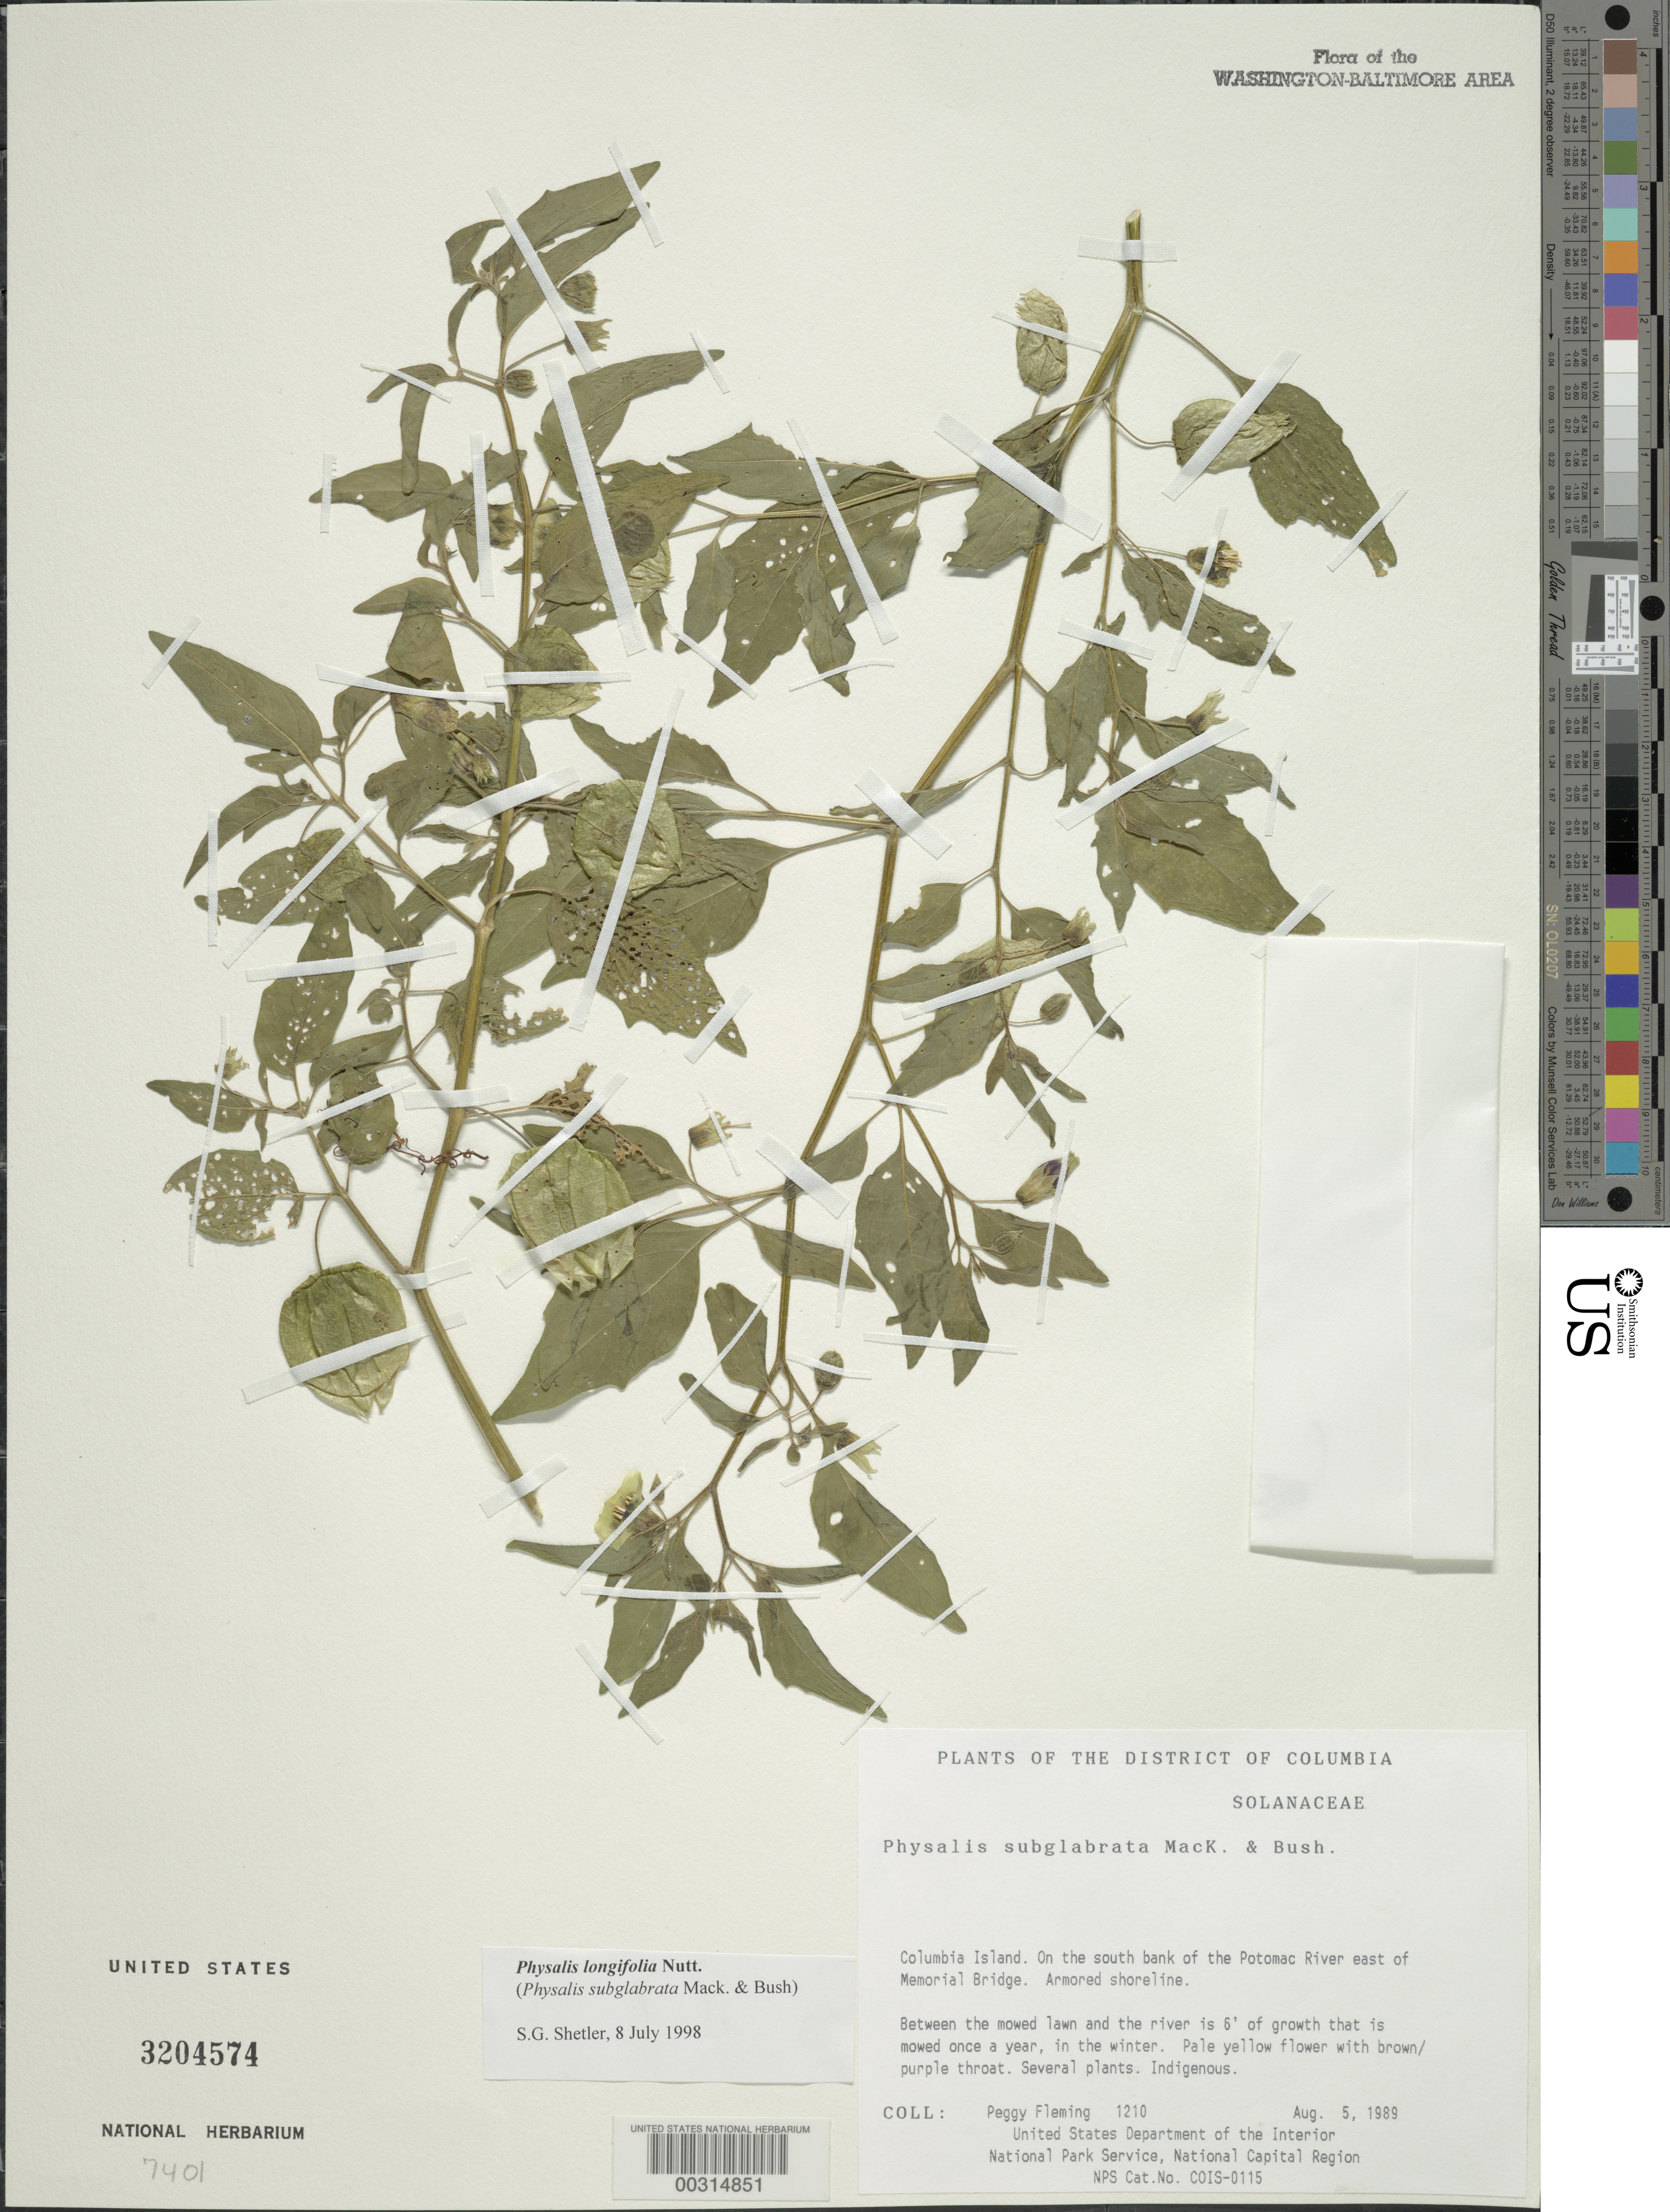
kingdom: Plantae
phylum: Tracheophyta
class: Magnoliopsida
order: Solanales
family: Solanaceae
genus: Physalis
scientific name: Physalis longifolia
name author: Nutt.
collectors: P. Fleming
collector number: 1210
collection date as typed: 05 Aug 1988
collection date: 1988-08-05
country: United States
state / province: District of Columbia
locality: Columbia Island, S bank of Potomac River E of Memorial Bridge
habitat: Between mowed lawn and river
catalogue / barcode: US 3204574